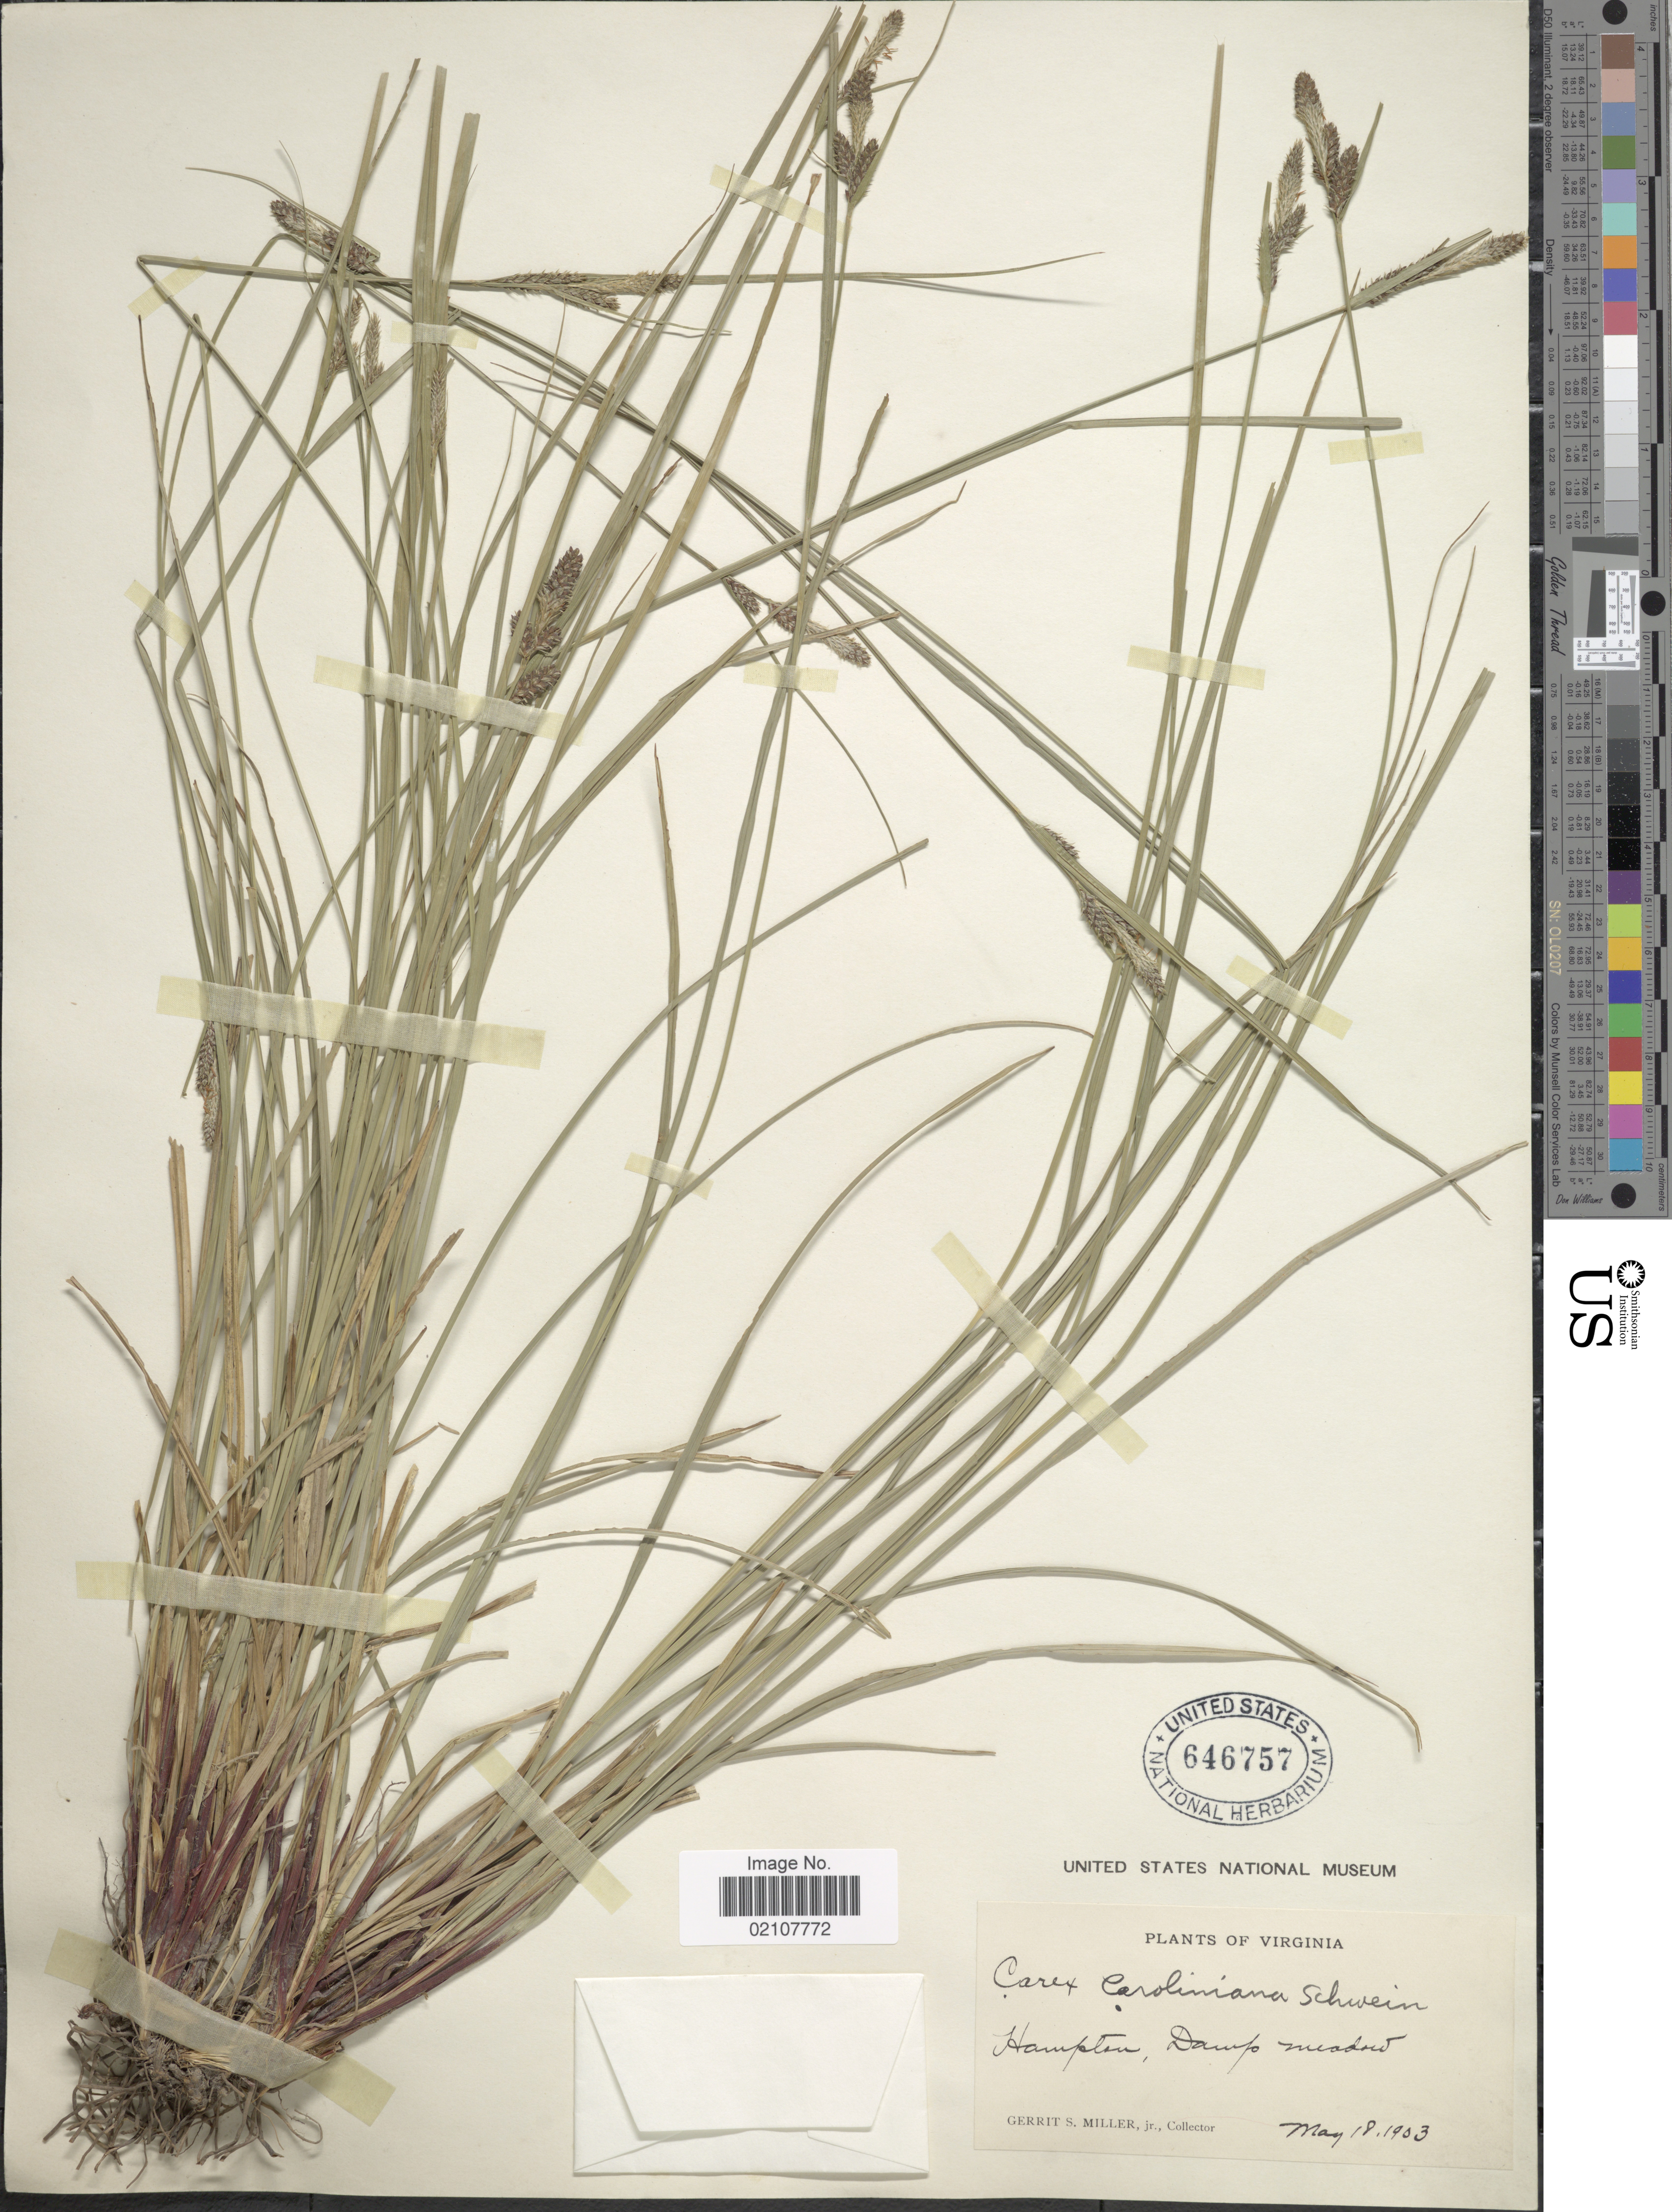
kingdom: Plantae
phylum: Tracheophyta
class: Liliopsida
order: Poales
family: Cyperaceae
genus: Carex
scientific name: Carex caroliniana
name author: Schwein.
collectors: G. S. Miller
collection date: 1903-05-18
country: United States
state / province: Virginia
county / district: City of Hampton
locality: Virginia, Hampton, Damp Meadow.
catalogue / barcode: US 646757